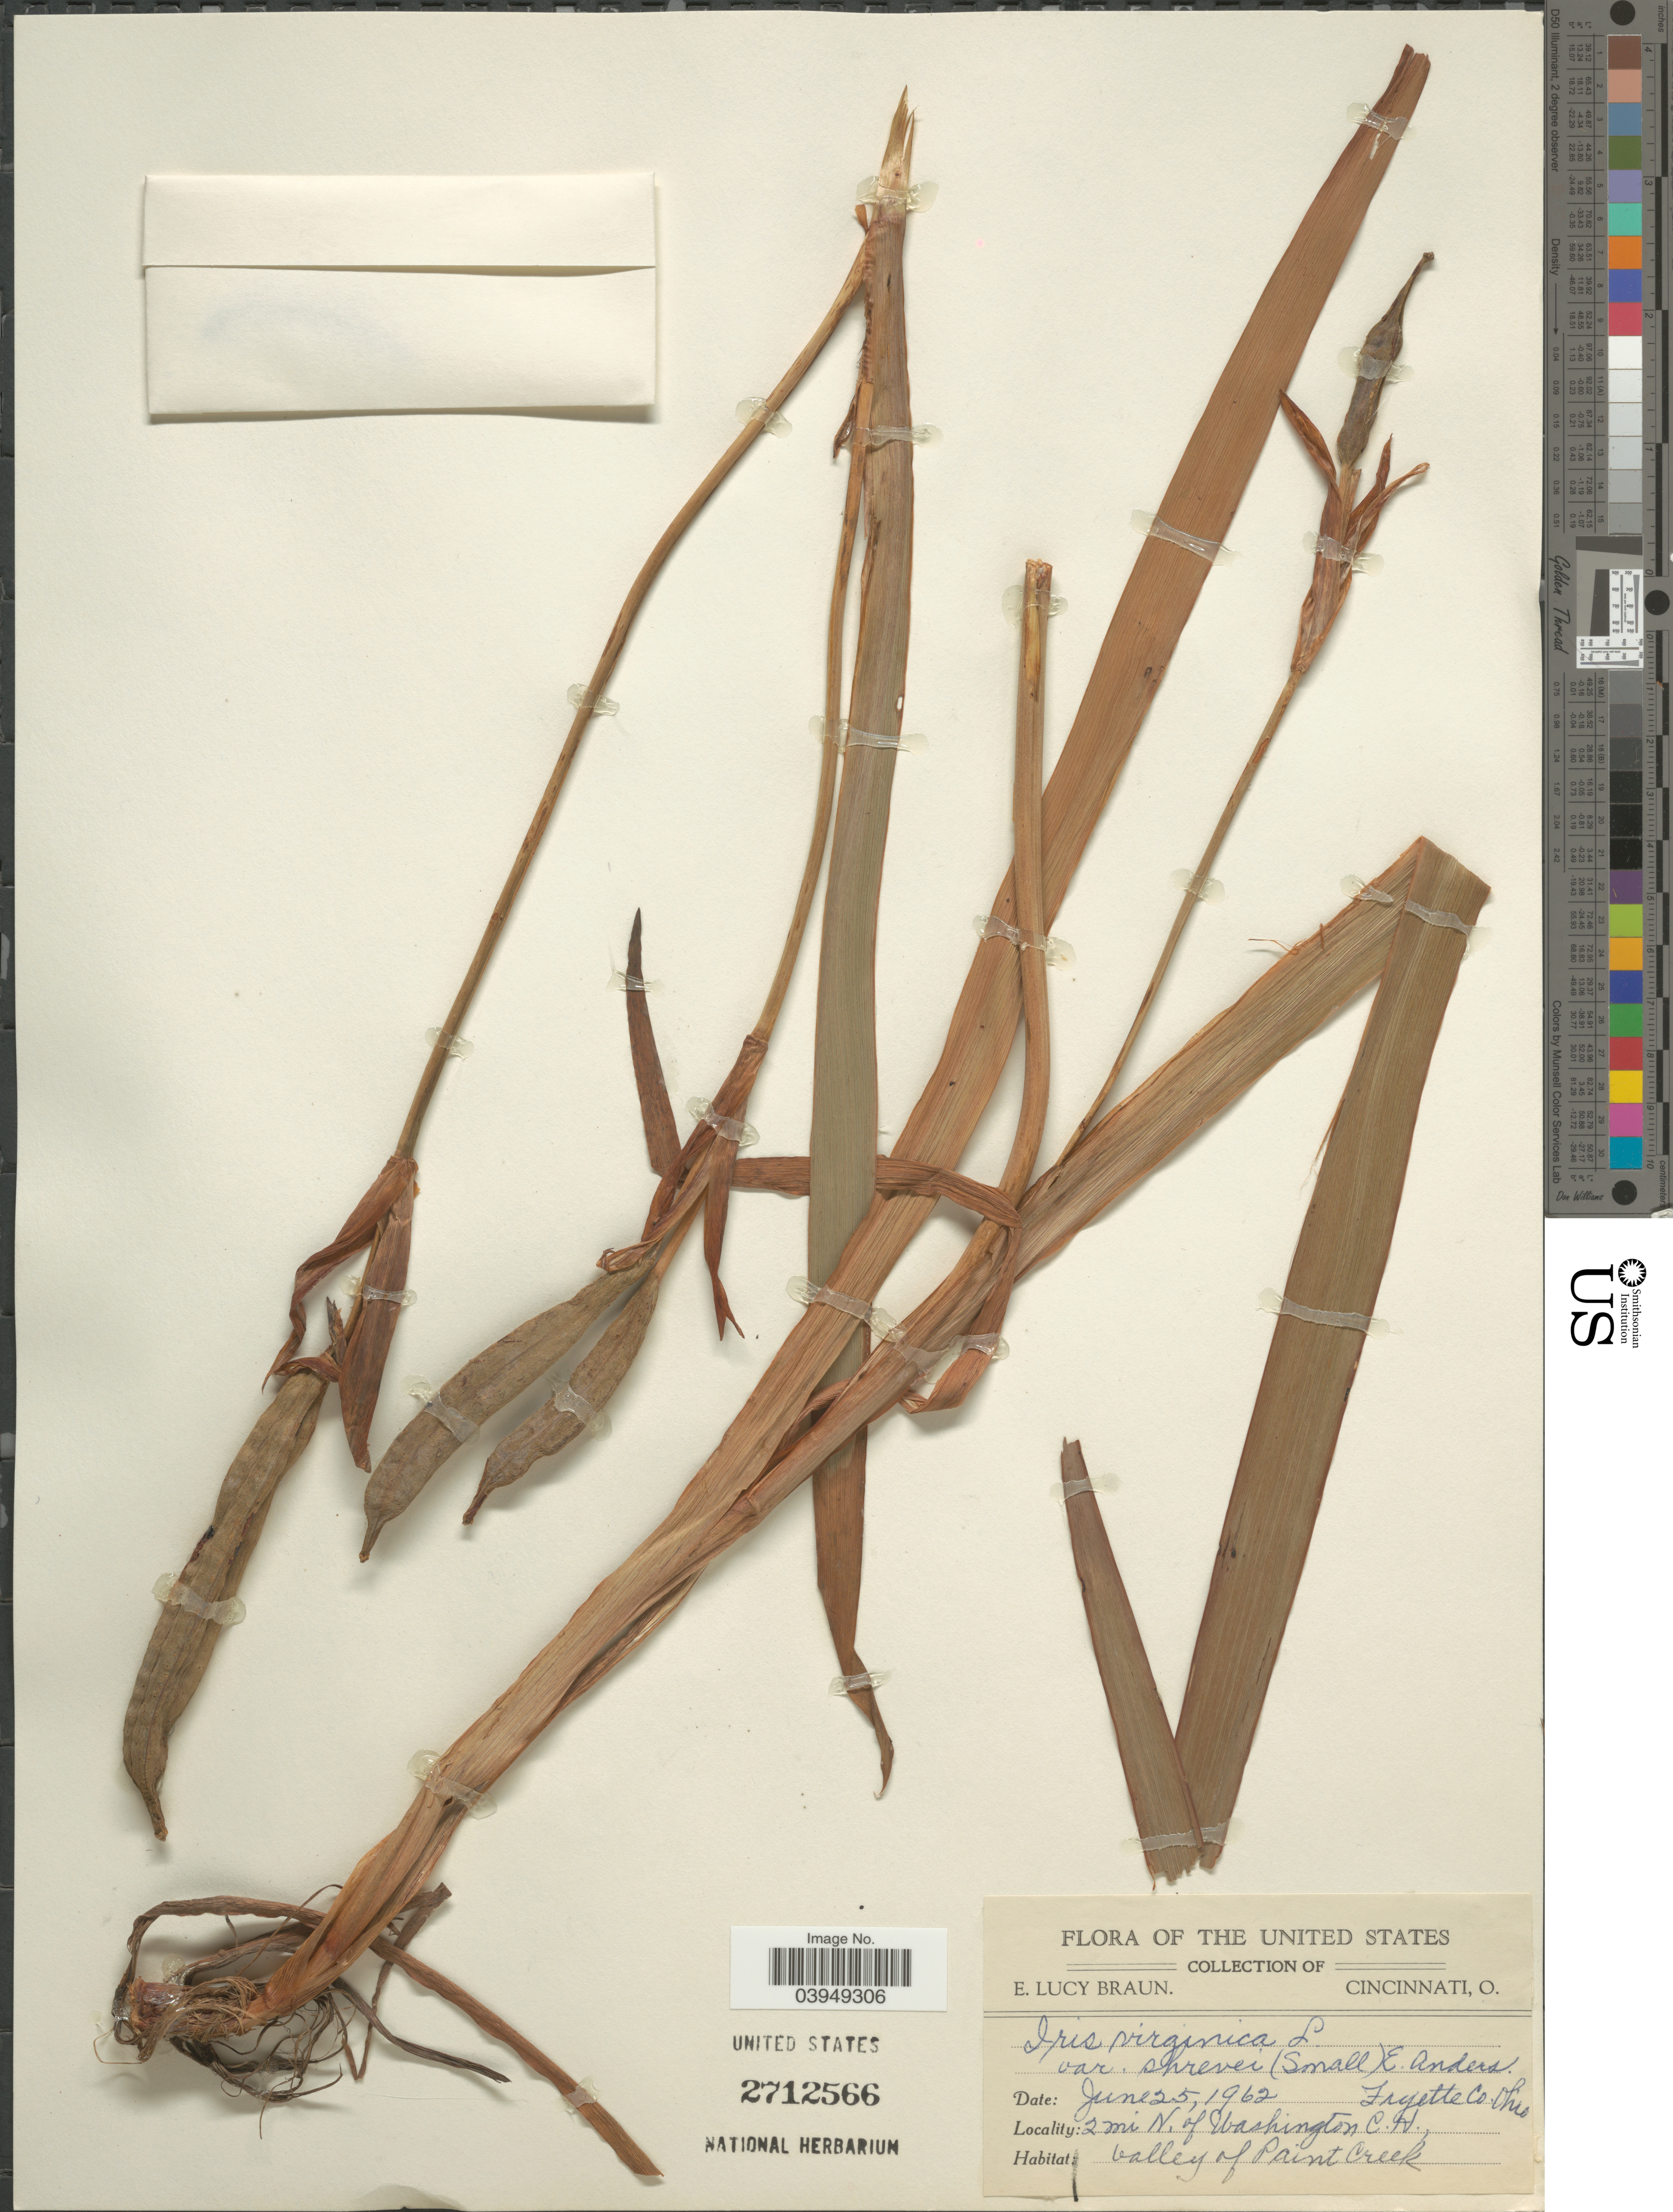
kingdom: Plantae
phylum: Tracheophyta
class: Liliopsida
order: Asparagales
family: Iridaceae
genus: Iris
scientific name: Iris virginica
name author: L.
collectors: E. L. Braun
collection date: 1962-06-25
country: United States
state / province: Ohio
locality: Fayette Co. 2 mi N. of Washington C. H. Valley of Paint Creek.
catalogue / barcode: US 2712566